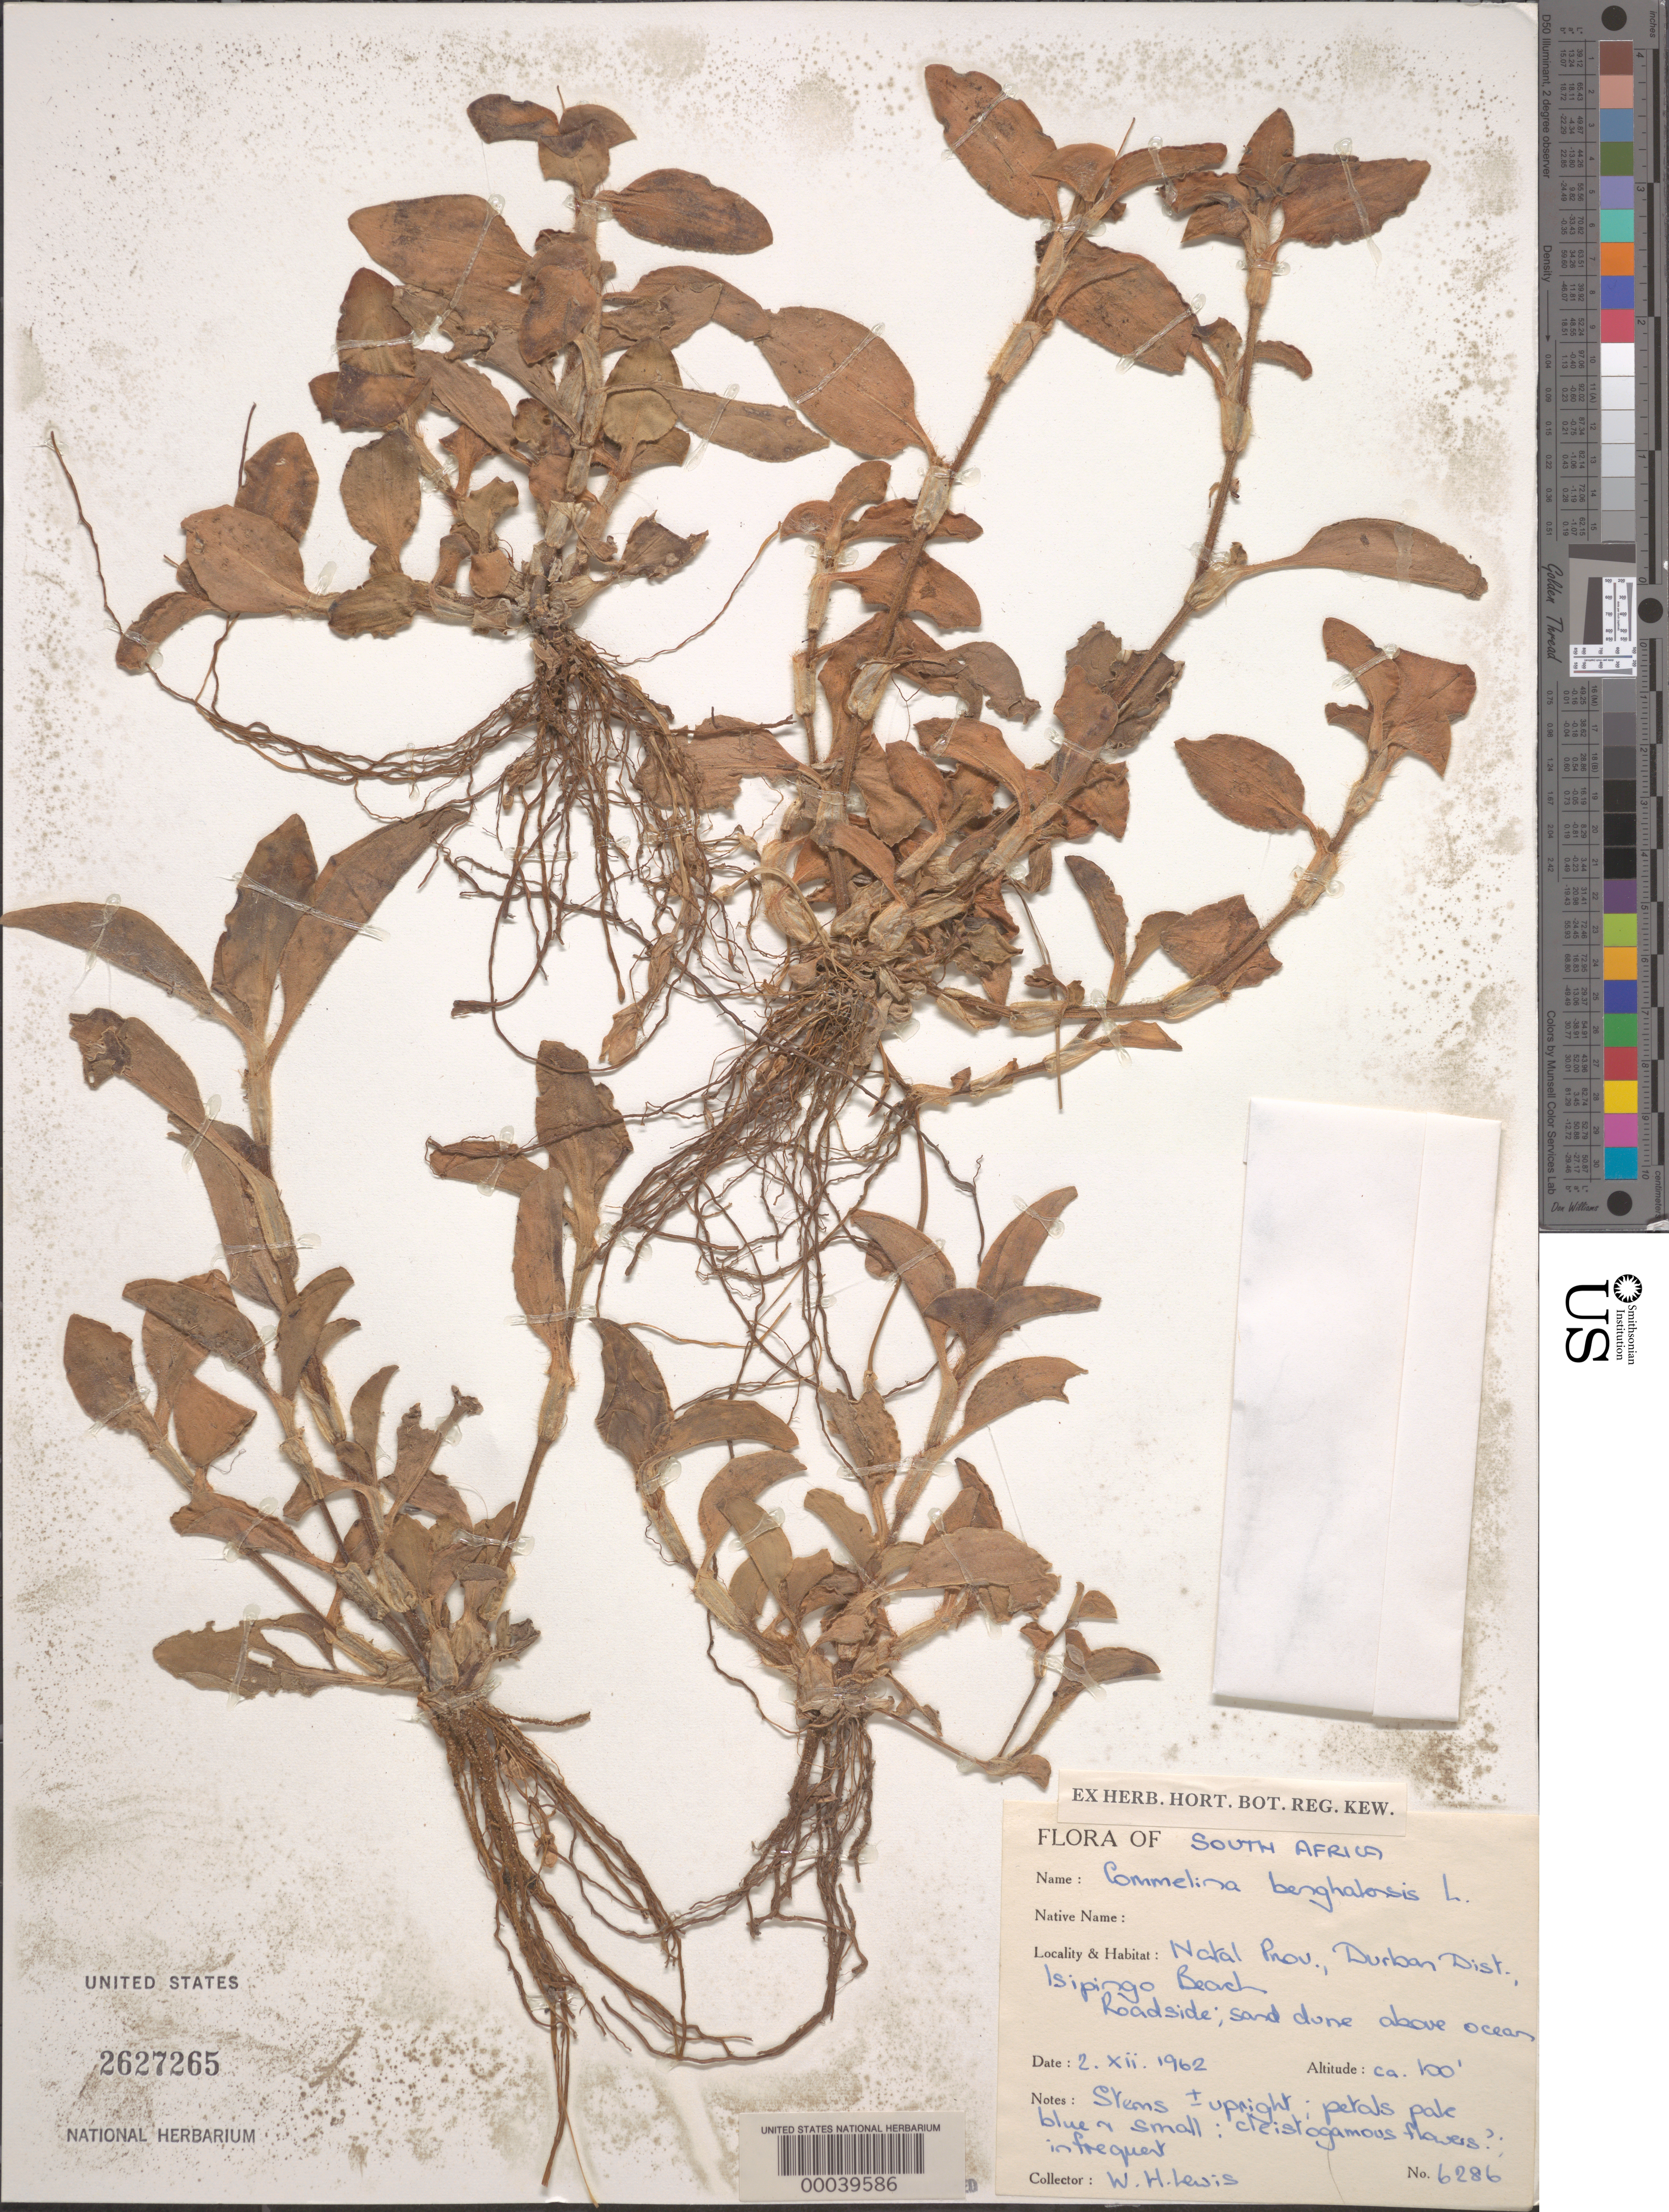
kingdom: Plantae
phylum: Tracheophyta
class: Liliopsida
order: Commelinales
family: Commelinaceae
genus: Commelina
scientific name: Commelina benghalensis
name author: L.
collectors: W. H. Lewis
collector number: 6286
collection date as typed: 02 Dec 1962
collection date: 1962-12-02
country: South Africa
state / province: KwaZulu-Natal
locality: Isipingo beach. Durban Dist.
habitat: Roadside sand dune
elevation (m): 31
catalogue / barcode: US 2627265